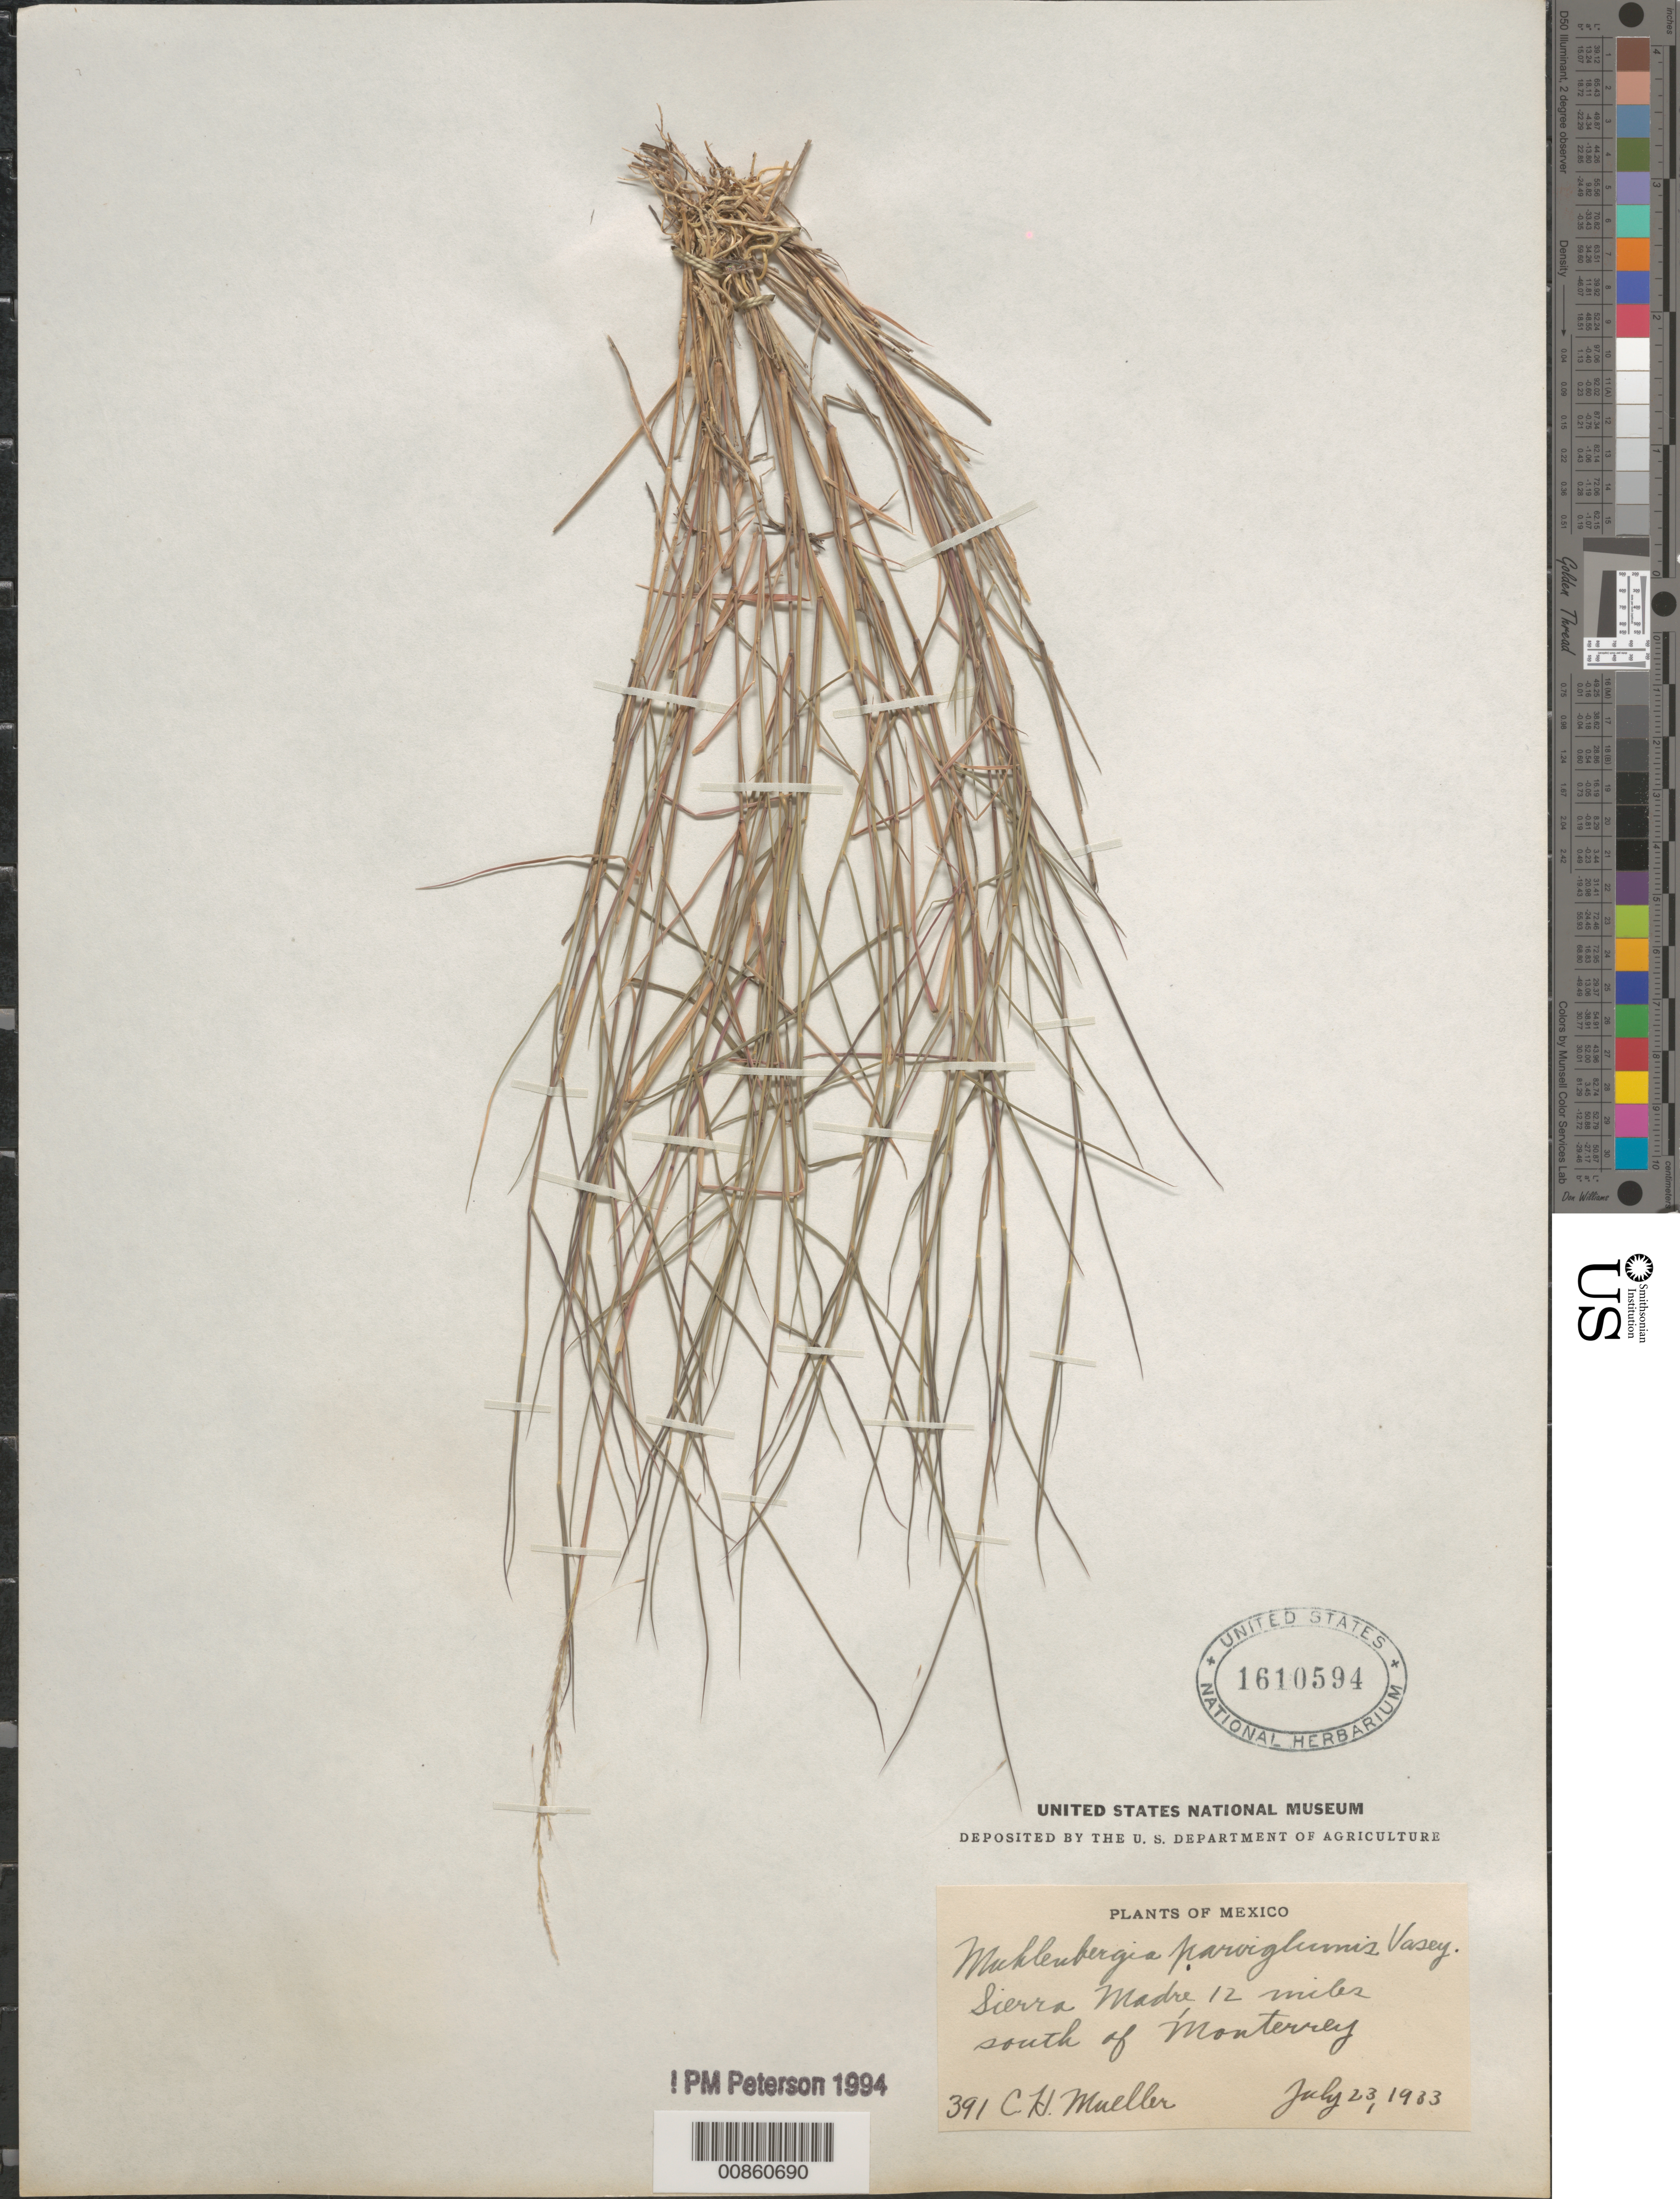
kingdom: Plantae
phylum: Tracheophyta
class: Liliopsida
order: Poales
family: Poaceae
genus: Muhlenbergia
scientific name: Muhlenbergia parviglumis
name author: Vasey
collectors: C. H. Muller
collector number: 391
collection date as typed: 23 Jul 1933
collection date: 1933-07-23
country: Mexico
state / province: Nuevo León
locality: Diente Canyon, 12 mi S of Monterrey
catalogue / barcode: US 1610594